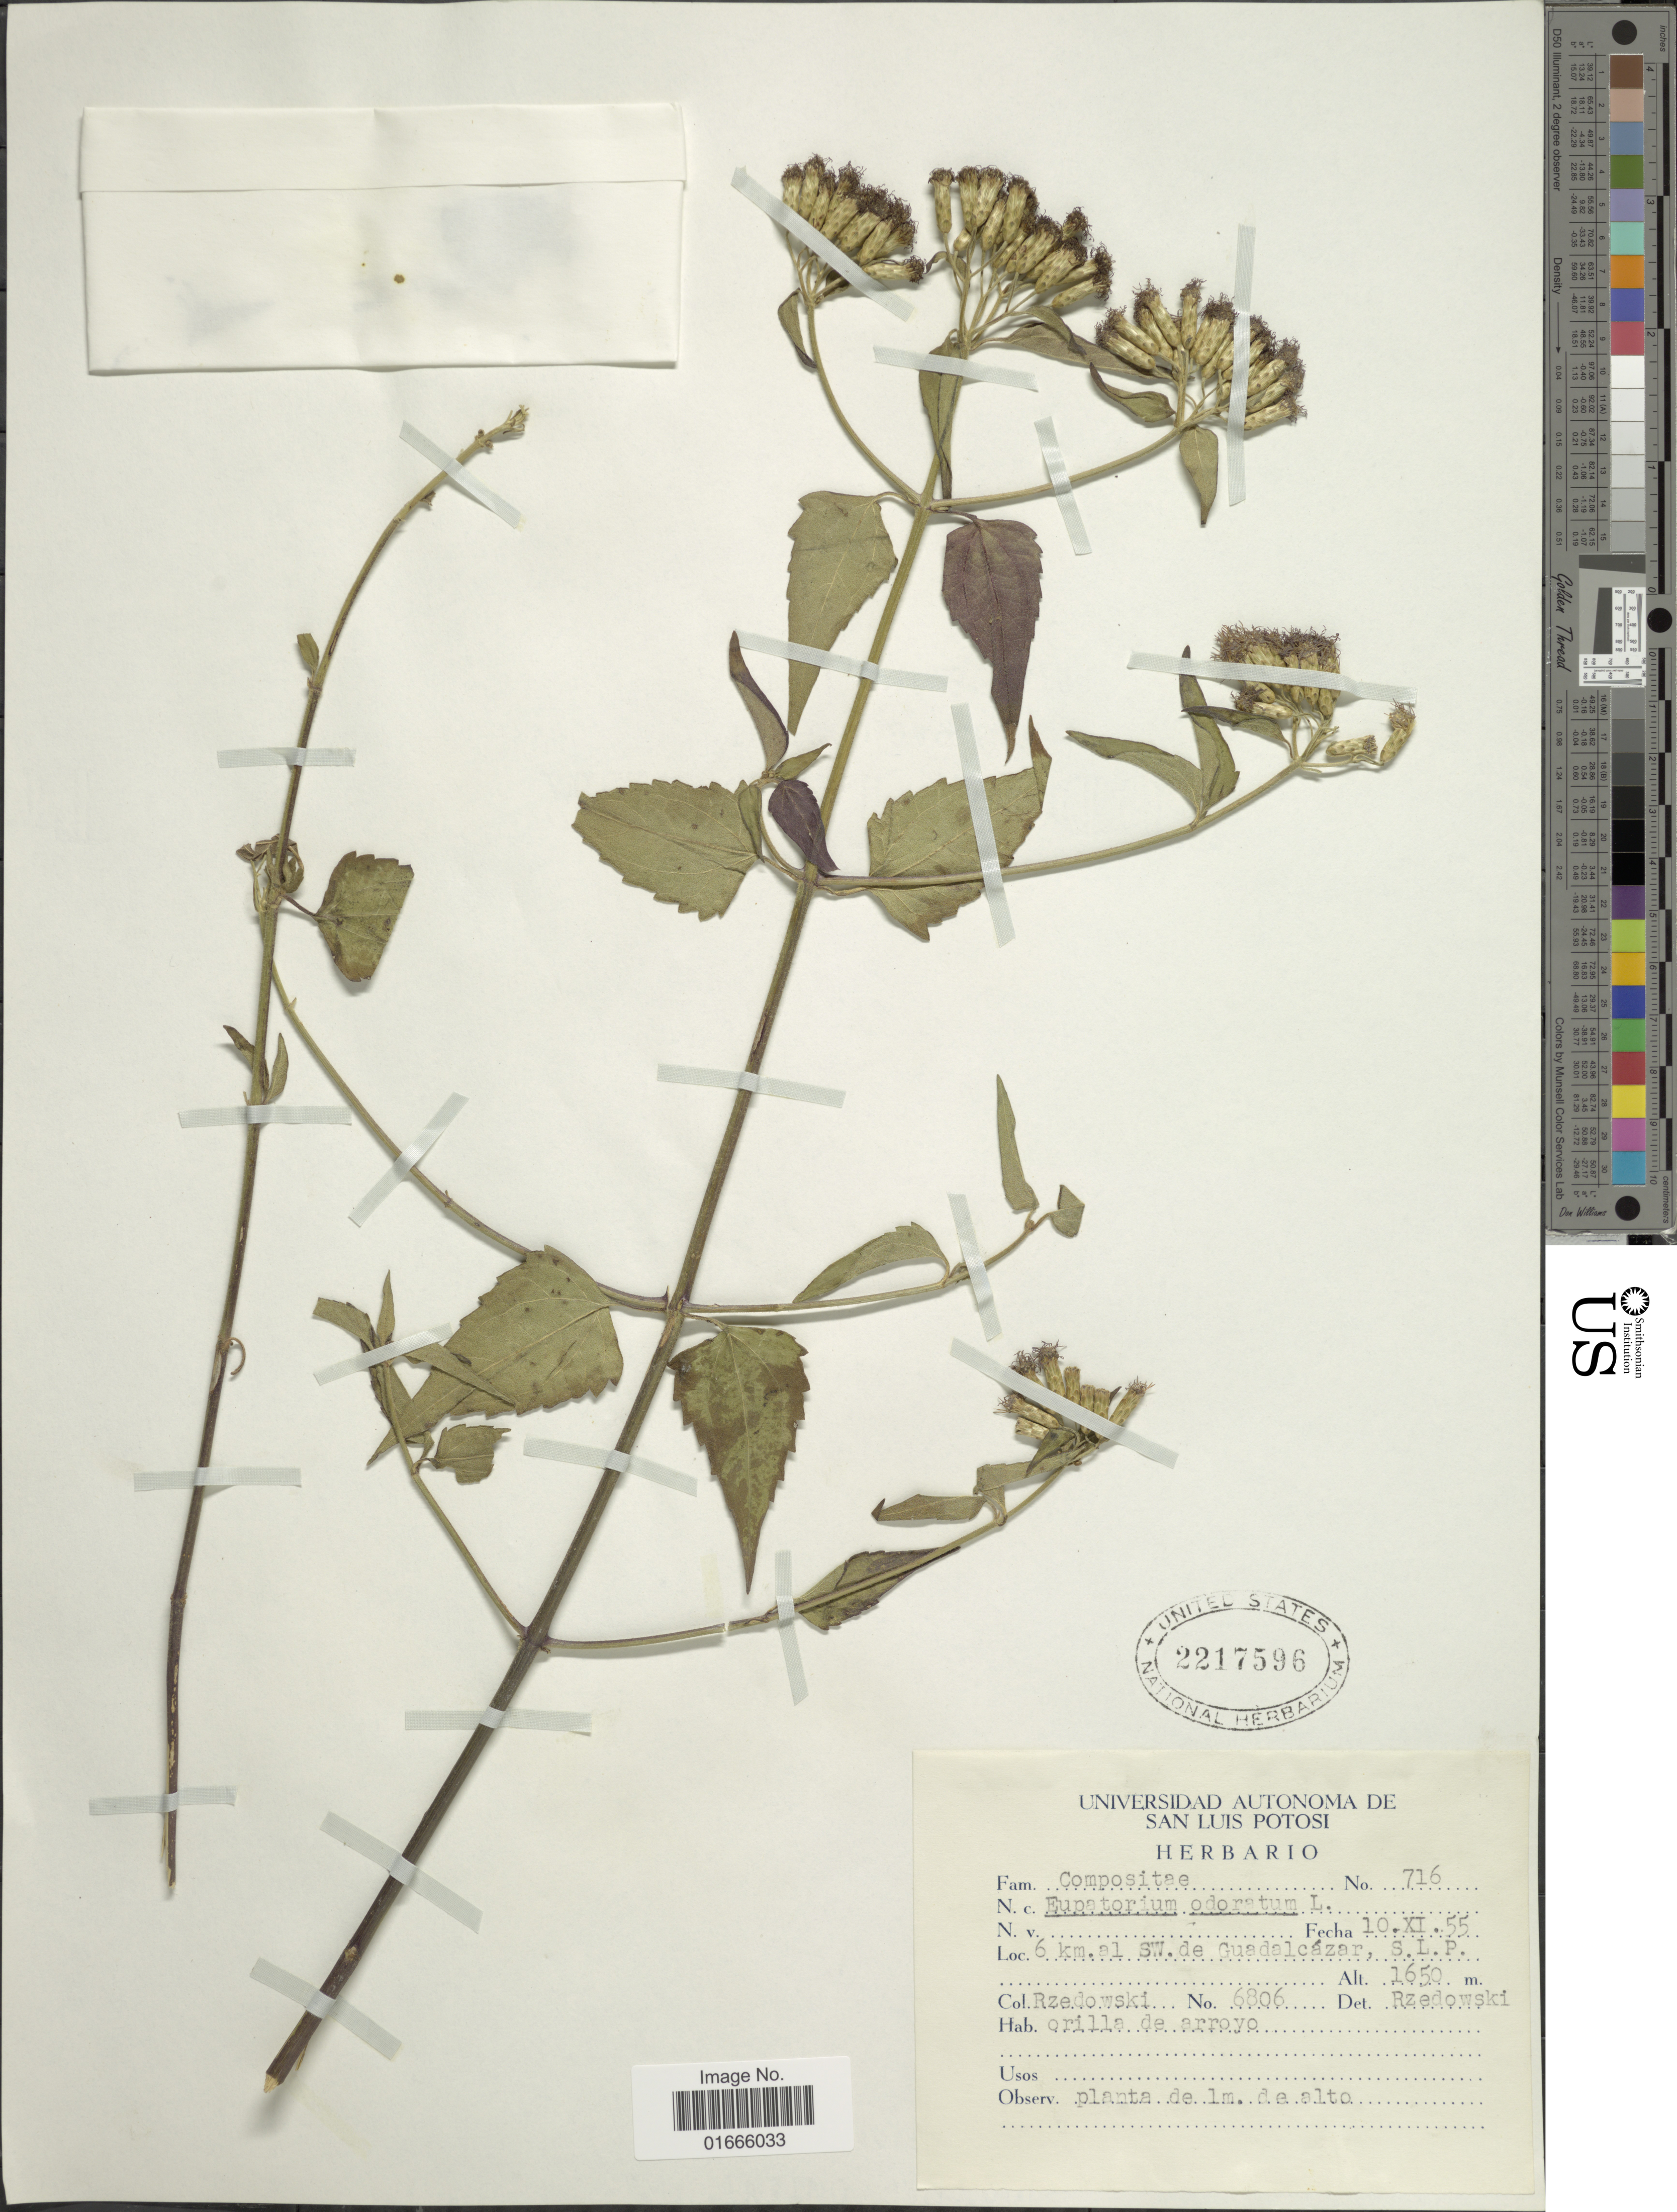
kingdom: Plantae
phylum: Tracheophyta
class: Magnoliopsida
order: Asterales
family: Asteraceae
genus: Chromolaena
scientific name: Chromolaena odorata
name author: (L.) R.M. King & H. Rob.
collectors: Rzedowski, --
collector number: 6806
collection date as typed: Transcribed d/m/y: 10/11/55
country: Mexico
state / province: San Luis Potosí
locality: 6 km. al SW. de Guadalcazar, S. L. P.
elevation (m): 1650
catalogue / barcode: US 2217596